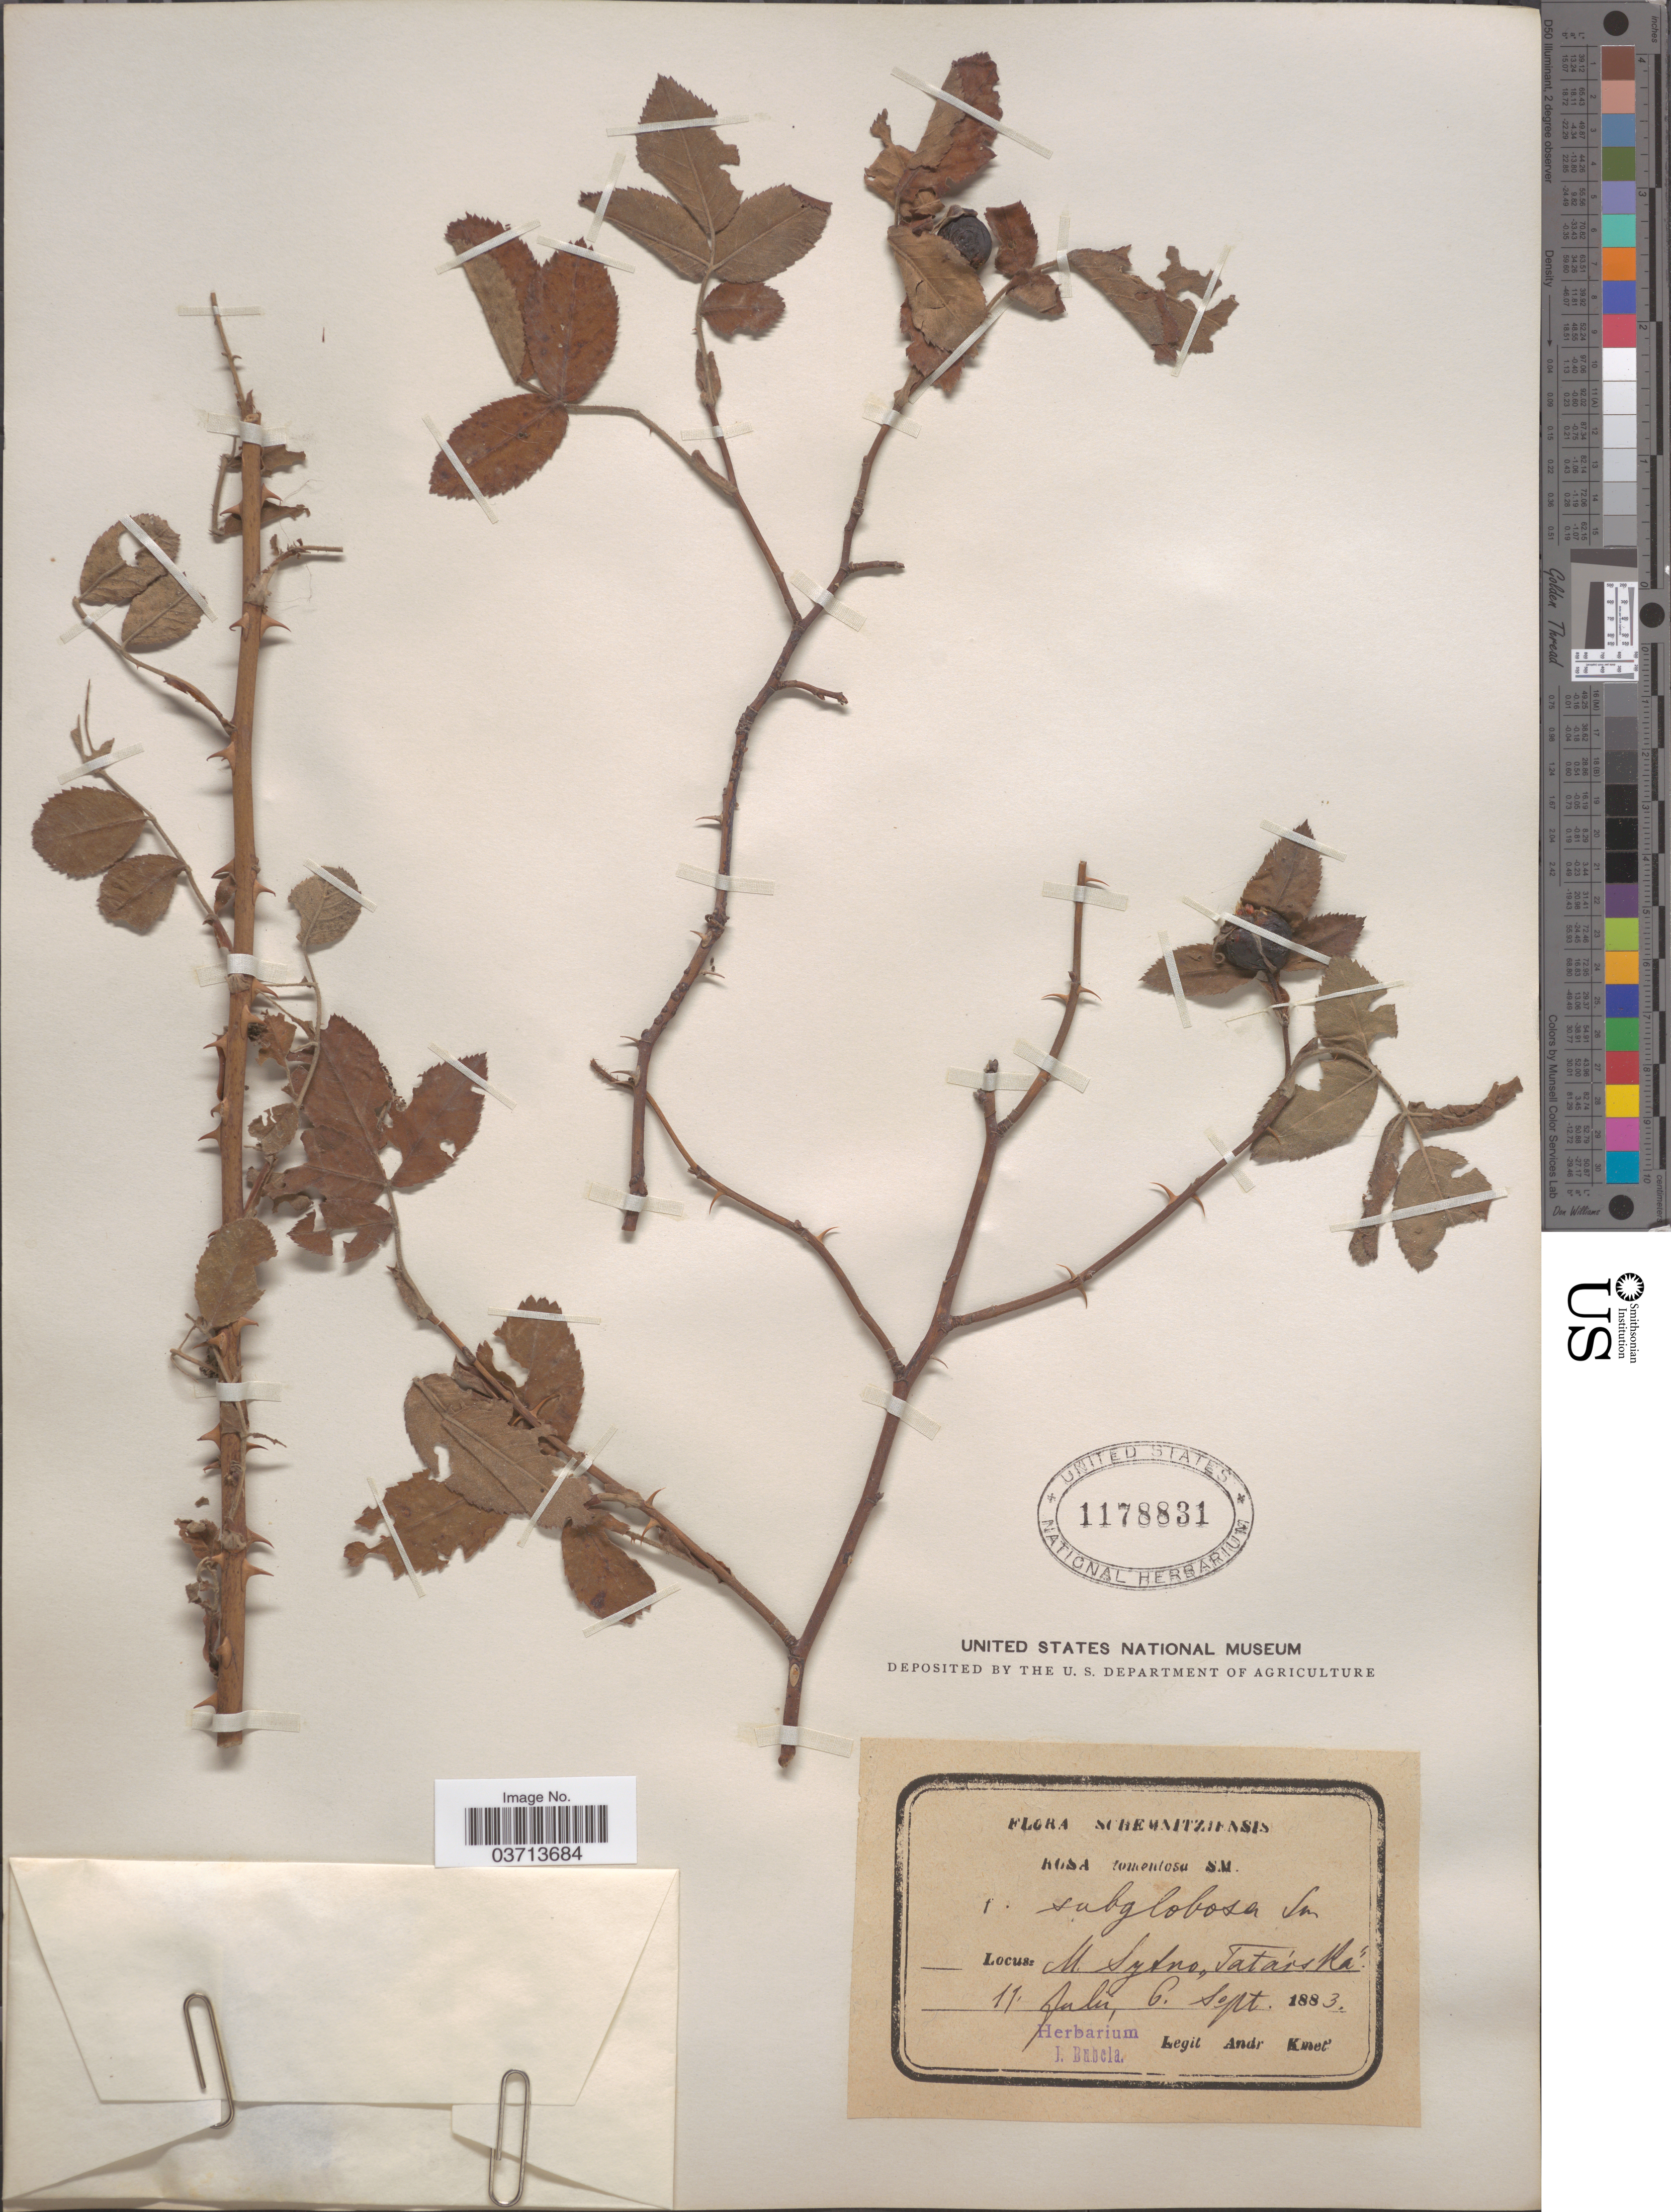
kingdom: Plantae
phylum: Tracheophyta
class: Magnoliopsida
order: Rosales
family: Rosaceae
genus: Rosa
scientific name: Rosa subglobosa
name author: Sm.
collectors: A. Kmet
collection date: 1883-07-11/1883-09-06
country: Slovakia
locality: Shcemnitziensis. M. Sytno "Tatárska". [interpreted]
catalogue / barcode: US 1178831